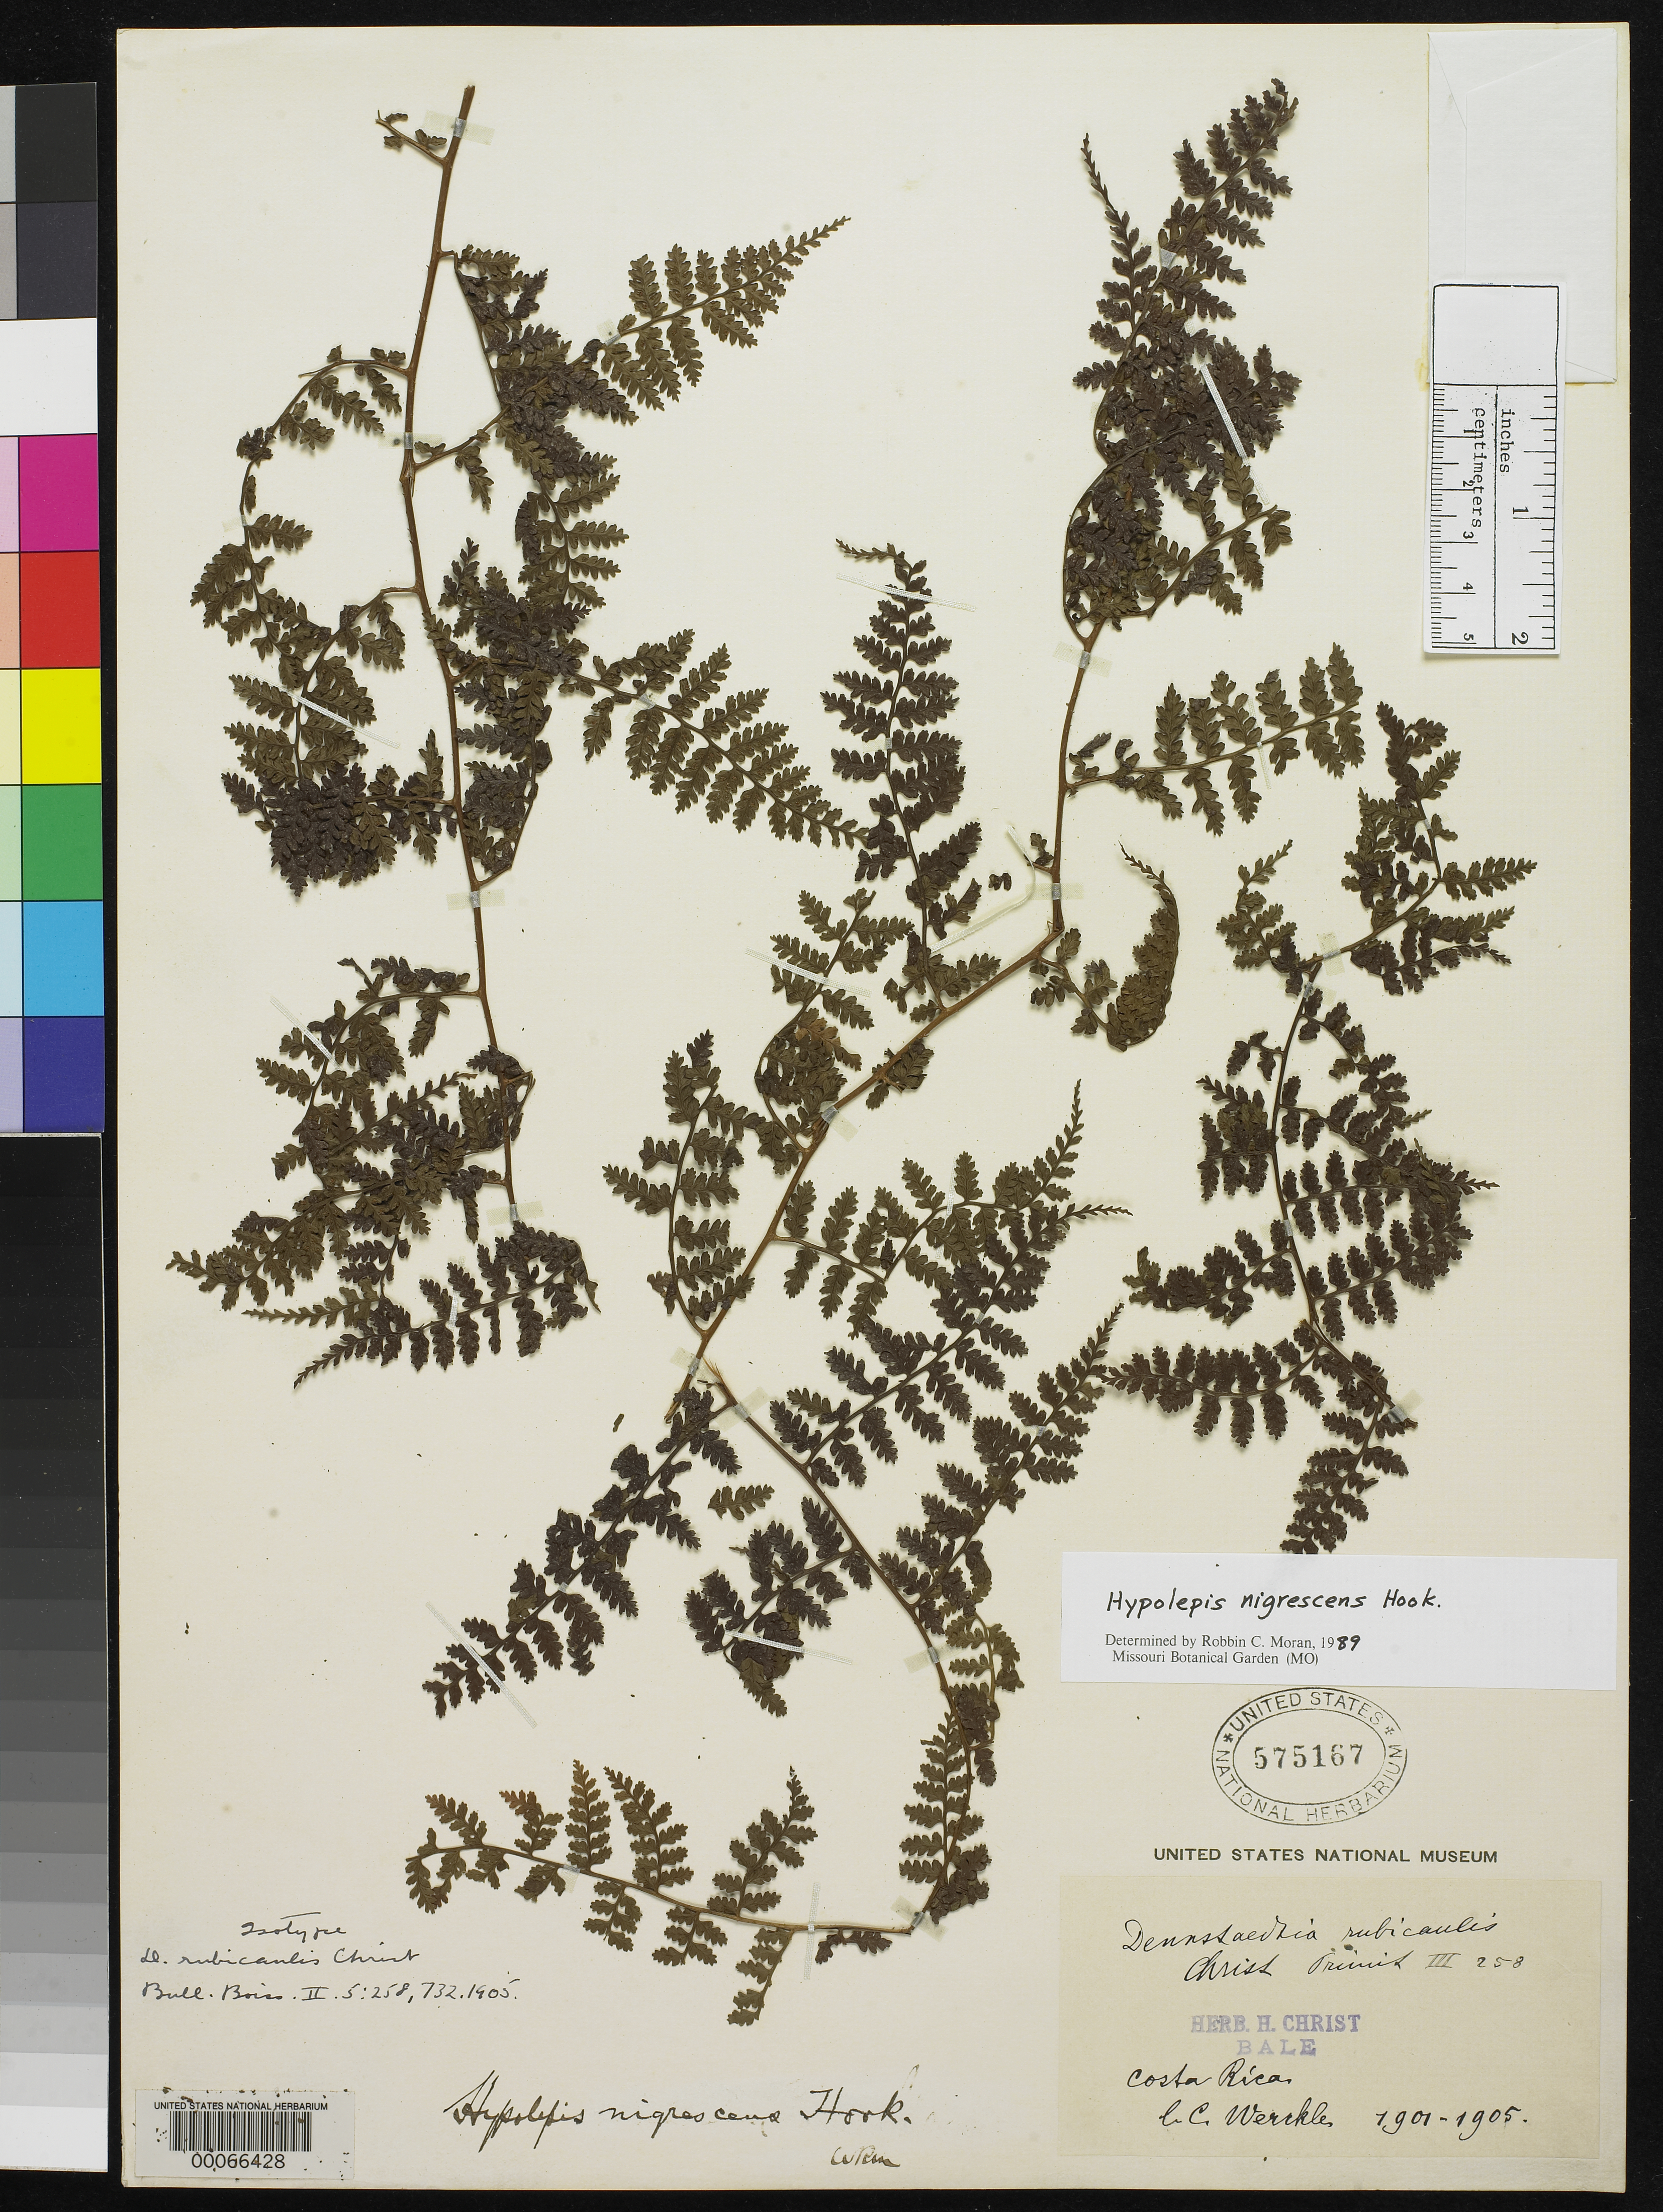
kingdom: Plantae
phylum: Tracheophyta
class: Polypodiopsida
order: Polypodiales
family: Dennstaedtiaceae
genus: Dennstaedtia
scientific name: Dennstaedtia rubicaulis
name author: Christ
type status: Isotype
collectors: C. C Wercklé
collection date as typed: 1901 to -- --- 1905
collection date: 1901/1905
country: Costa Rica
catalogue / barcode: US 575167